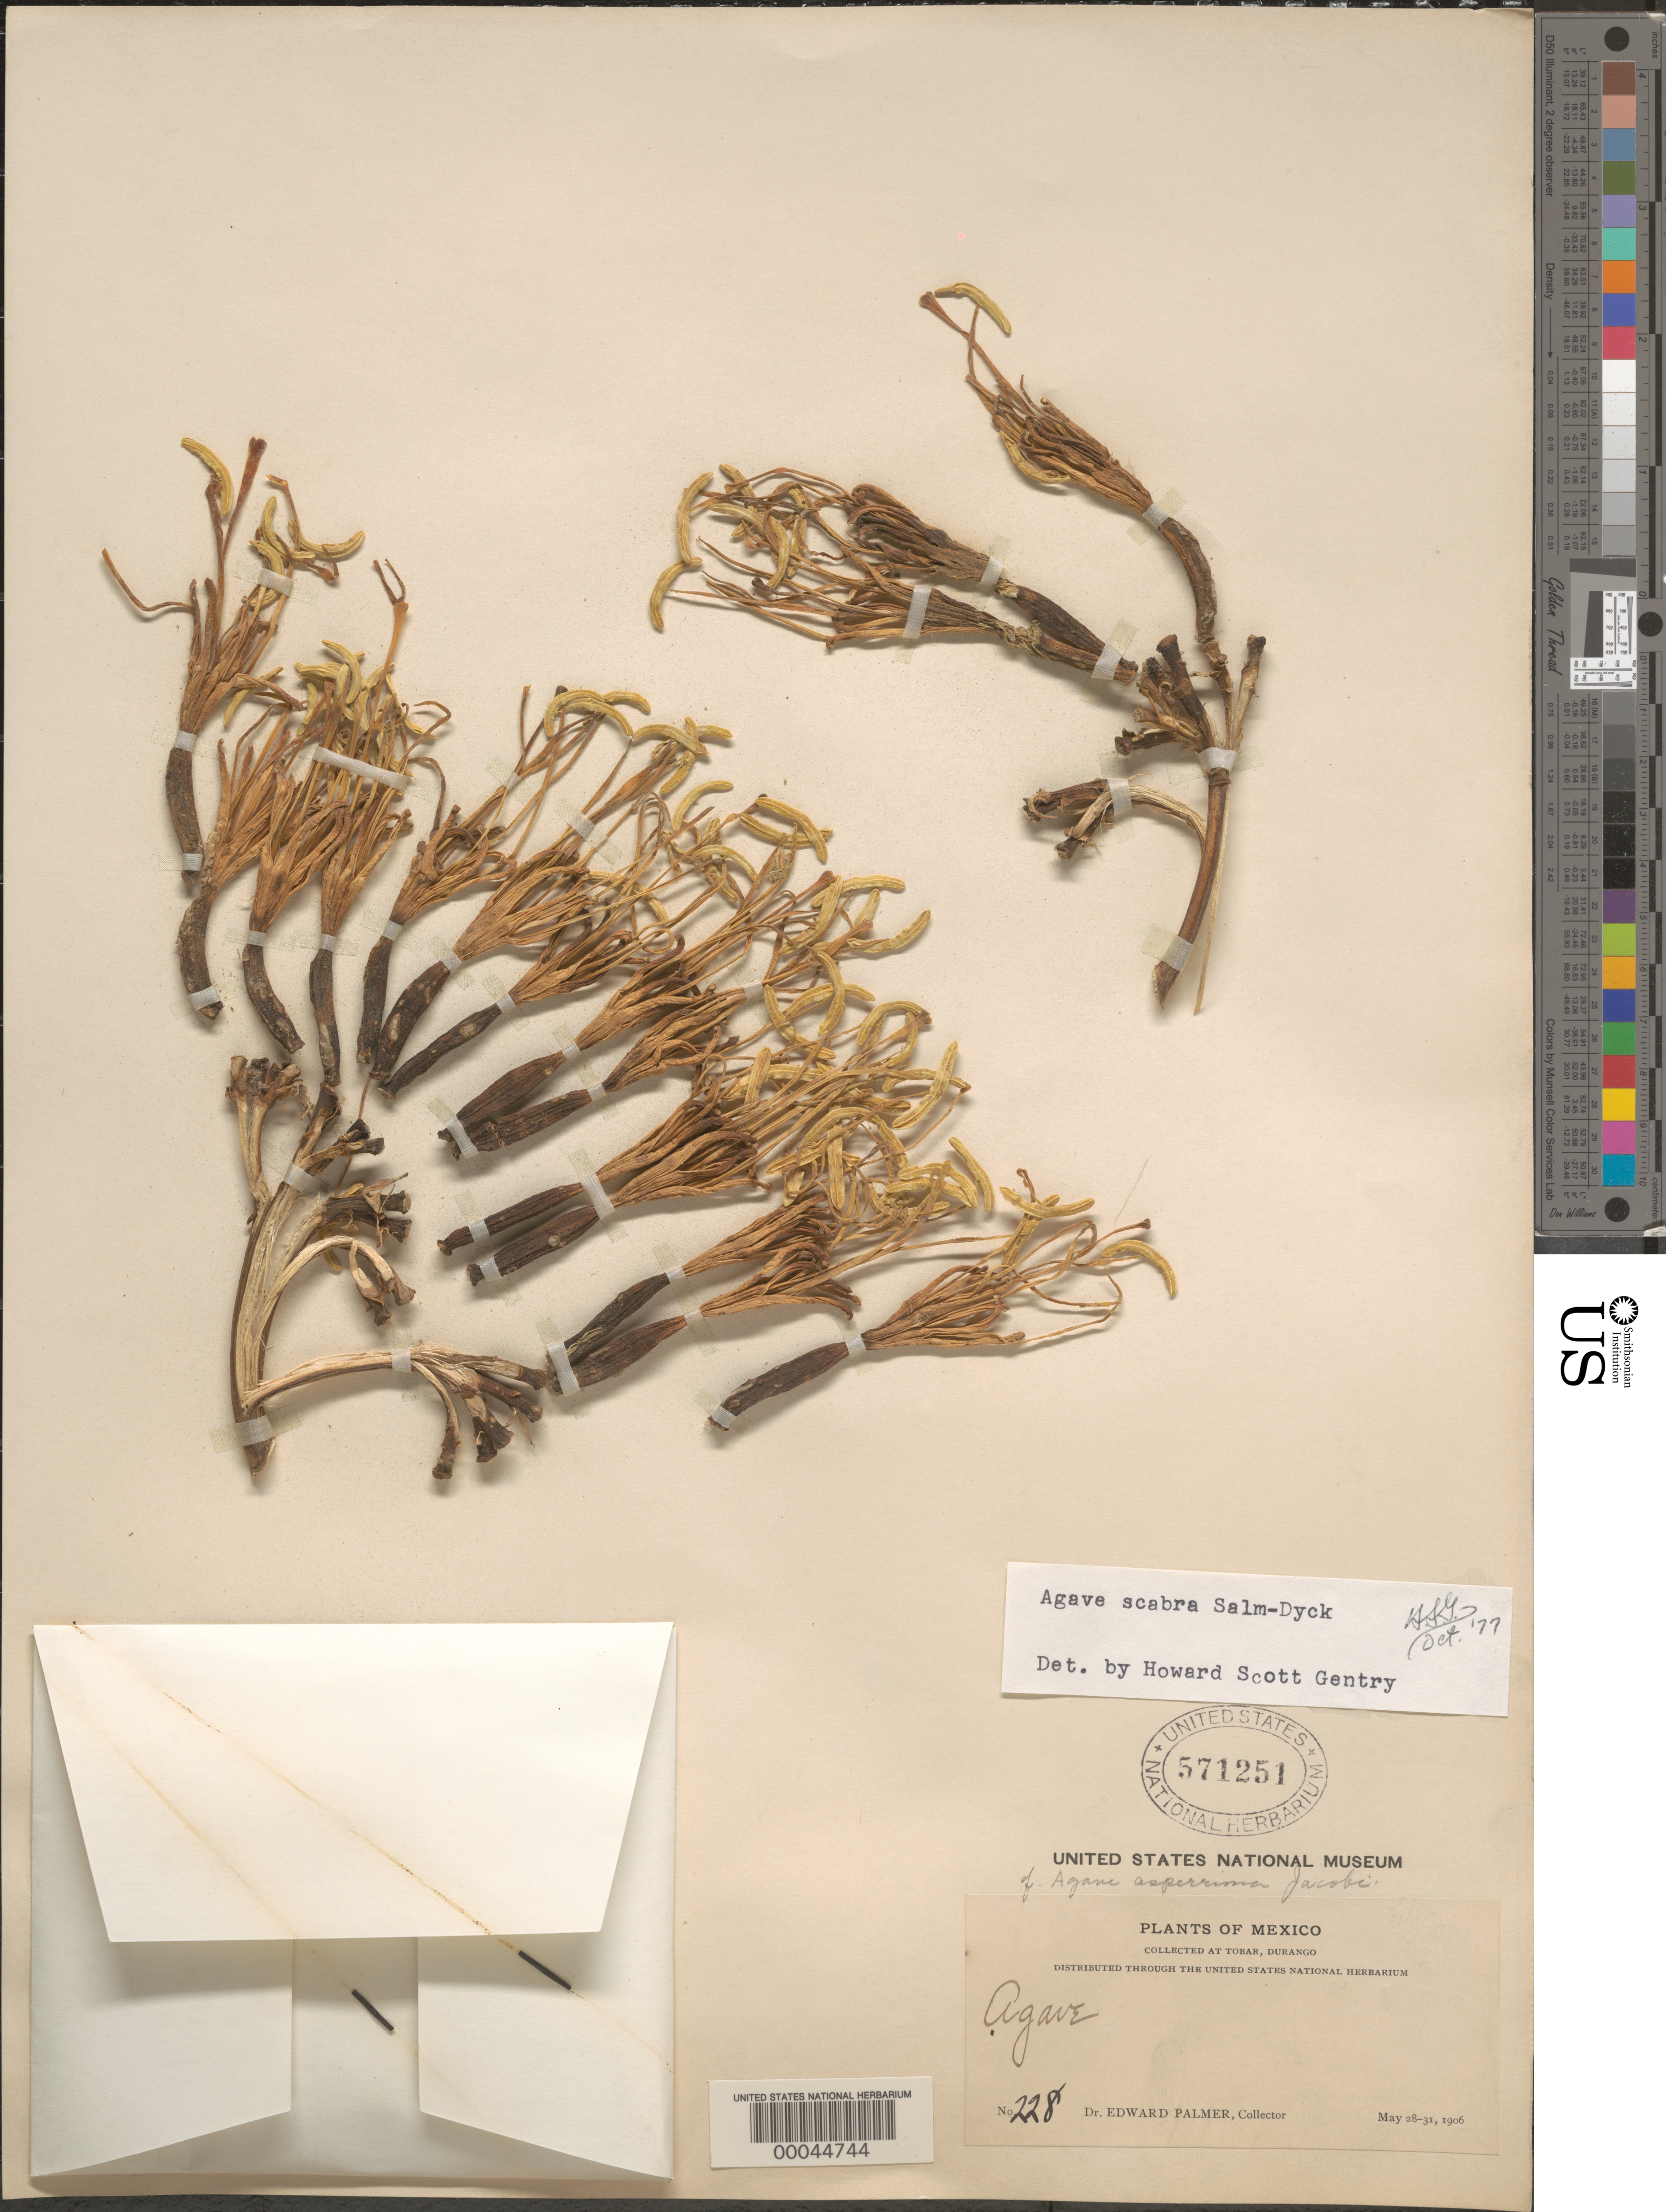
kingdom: Plantae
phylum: Tracheophyta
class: Liliopsida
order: Asparagales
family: Asparagaceae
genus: Agave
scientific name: Agave scabra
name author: Salm-Dyck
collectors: E. Palmer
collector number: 228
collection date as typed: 28 May 1906 to 31 May 1906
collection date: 1906-05-28/1906-05-31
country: Mexico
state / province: Durango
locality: Tobar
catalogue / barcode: US 571251